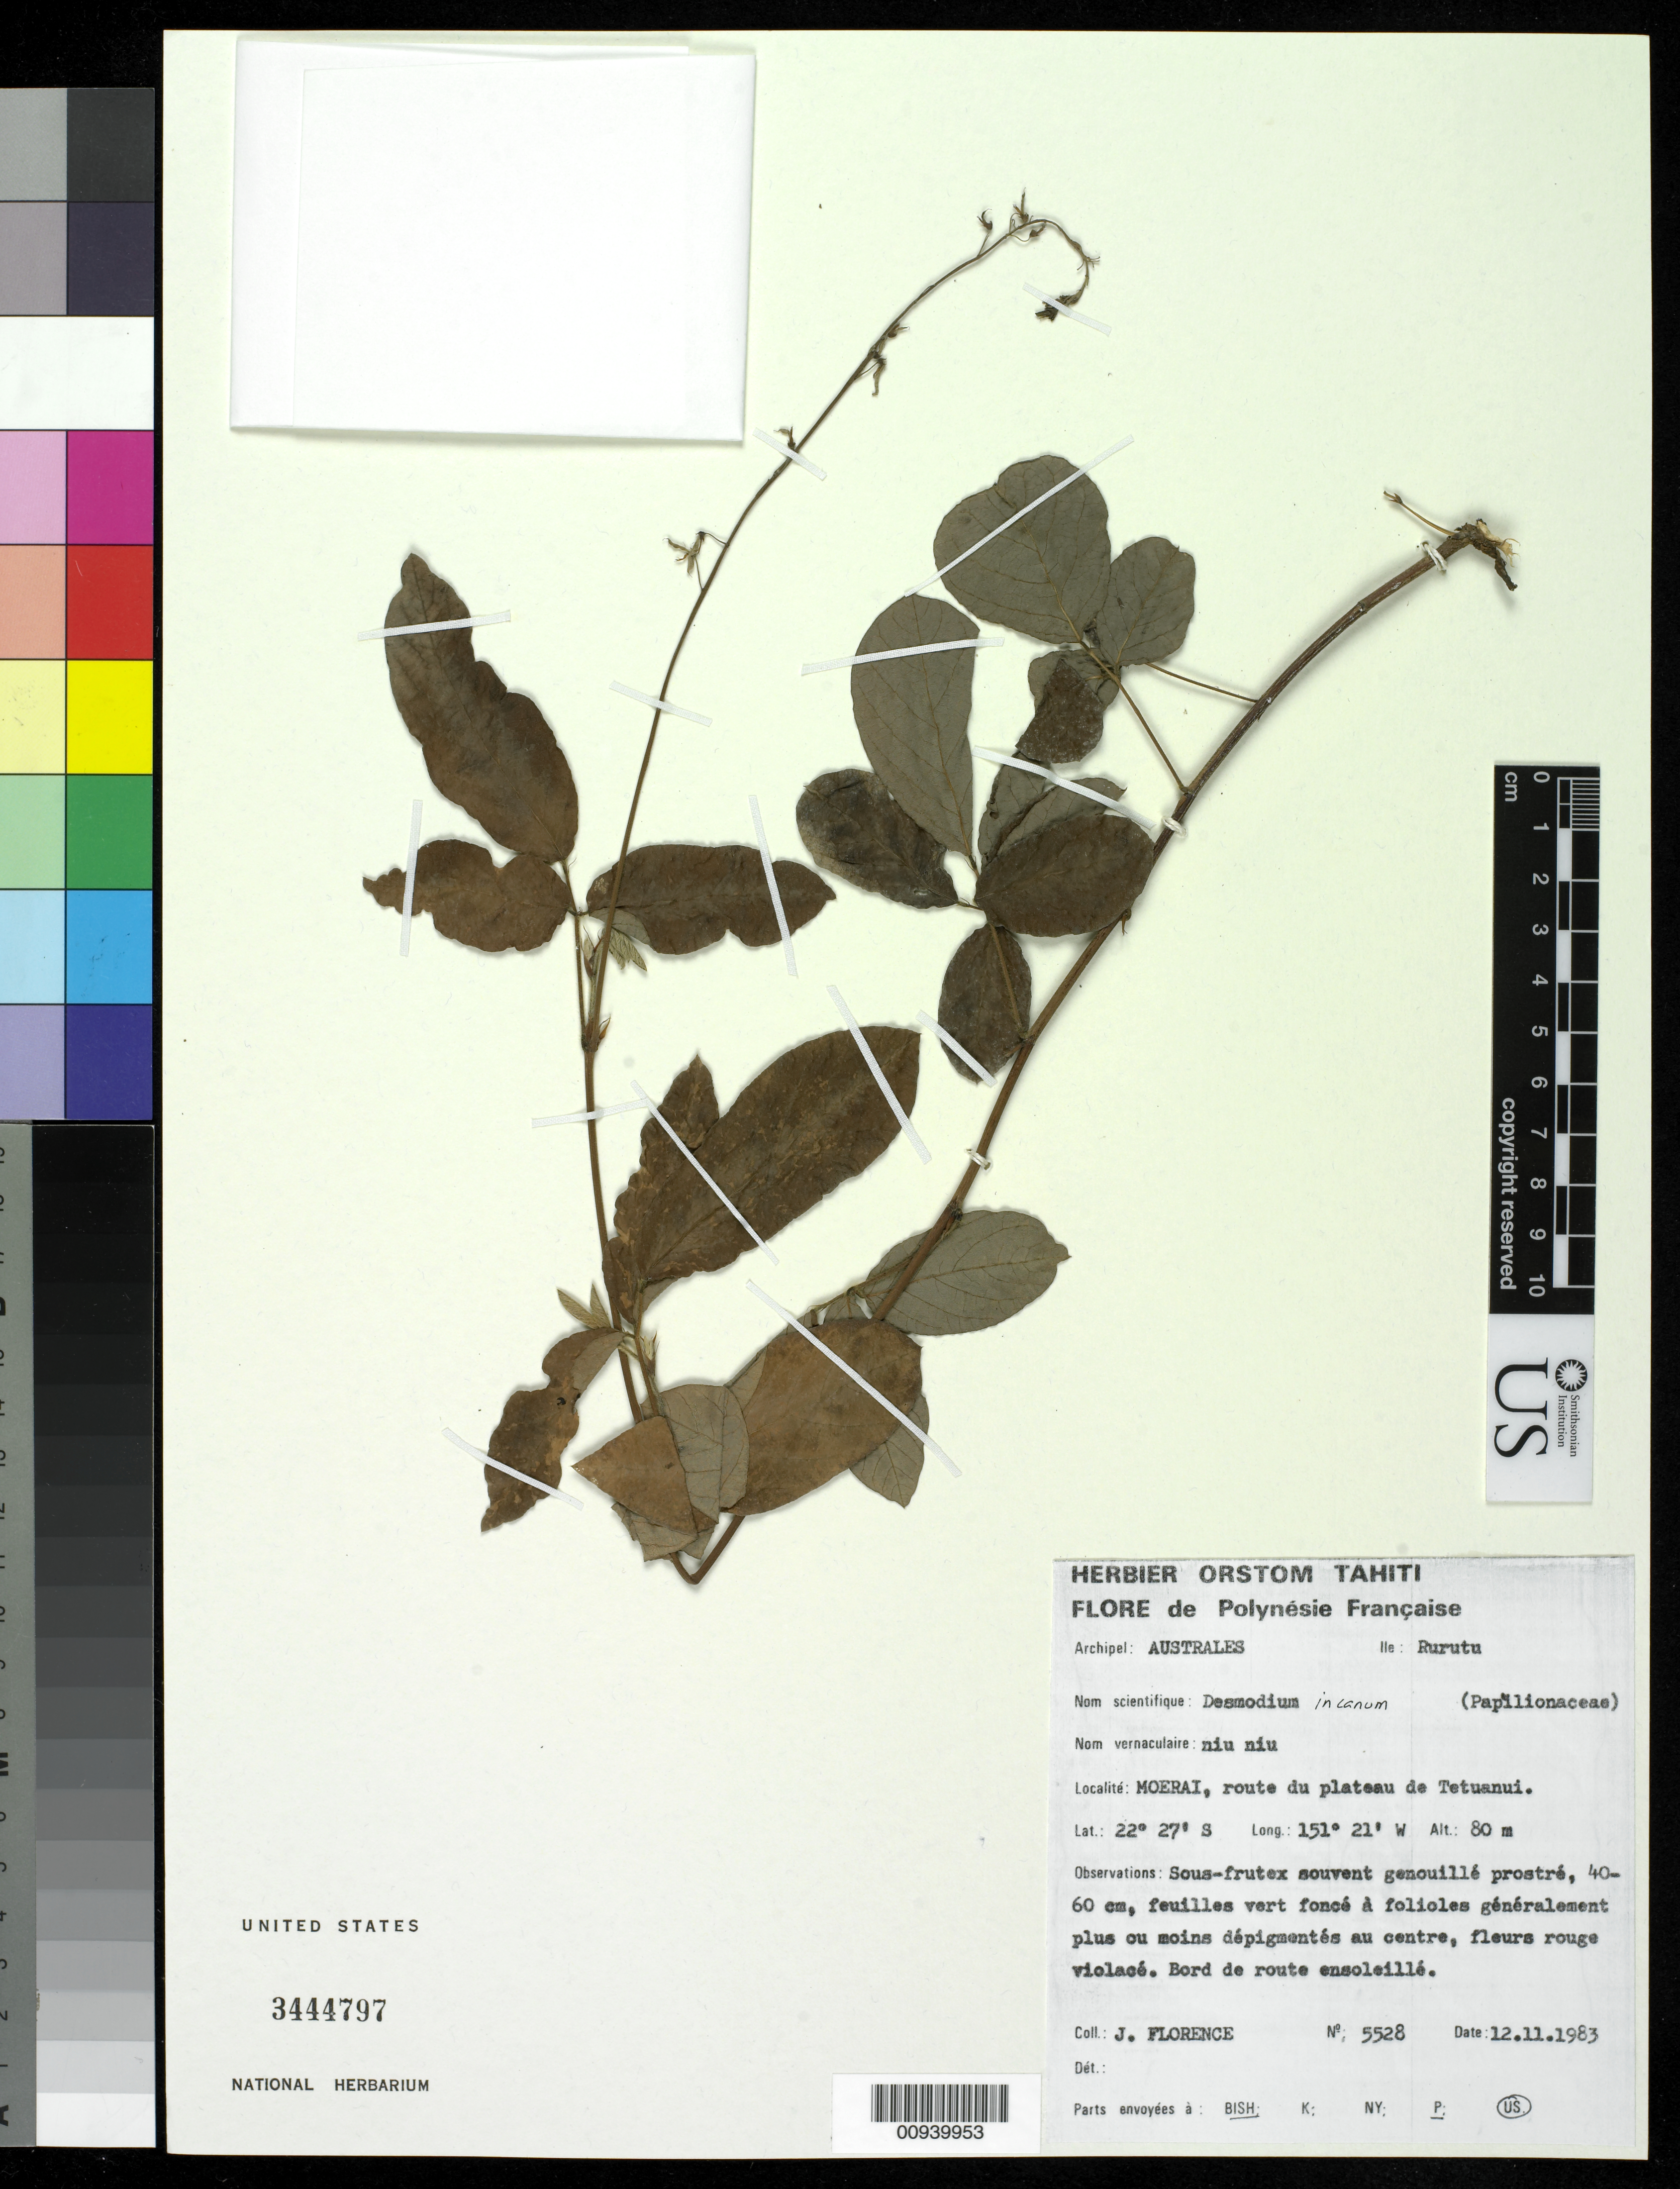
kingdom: Plantae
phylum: Tracheophyta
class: Magnoliopsida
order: Fabales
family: Fabaceae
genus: Desmodium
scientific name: Desmodium incanum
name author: (Sw.) DC.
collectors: J. Florence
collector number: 5528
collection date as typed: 12 Nov 1983 or 11 Dec 1983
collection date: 1983-12-11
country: French Polynesia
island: Rurutu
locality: Moerai, route du plateau de Tetuanui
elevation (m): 80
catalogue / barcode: US 3444797